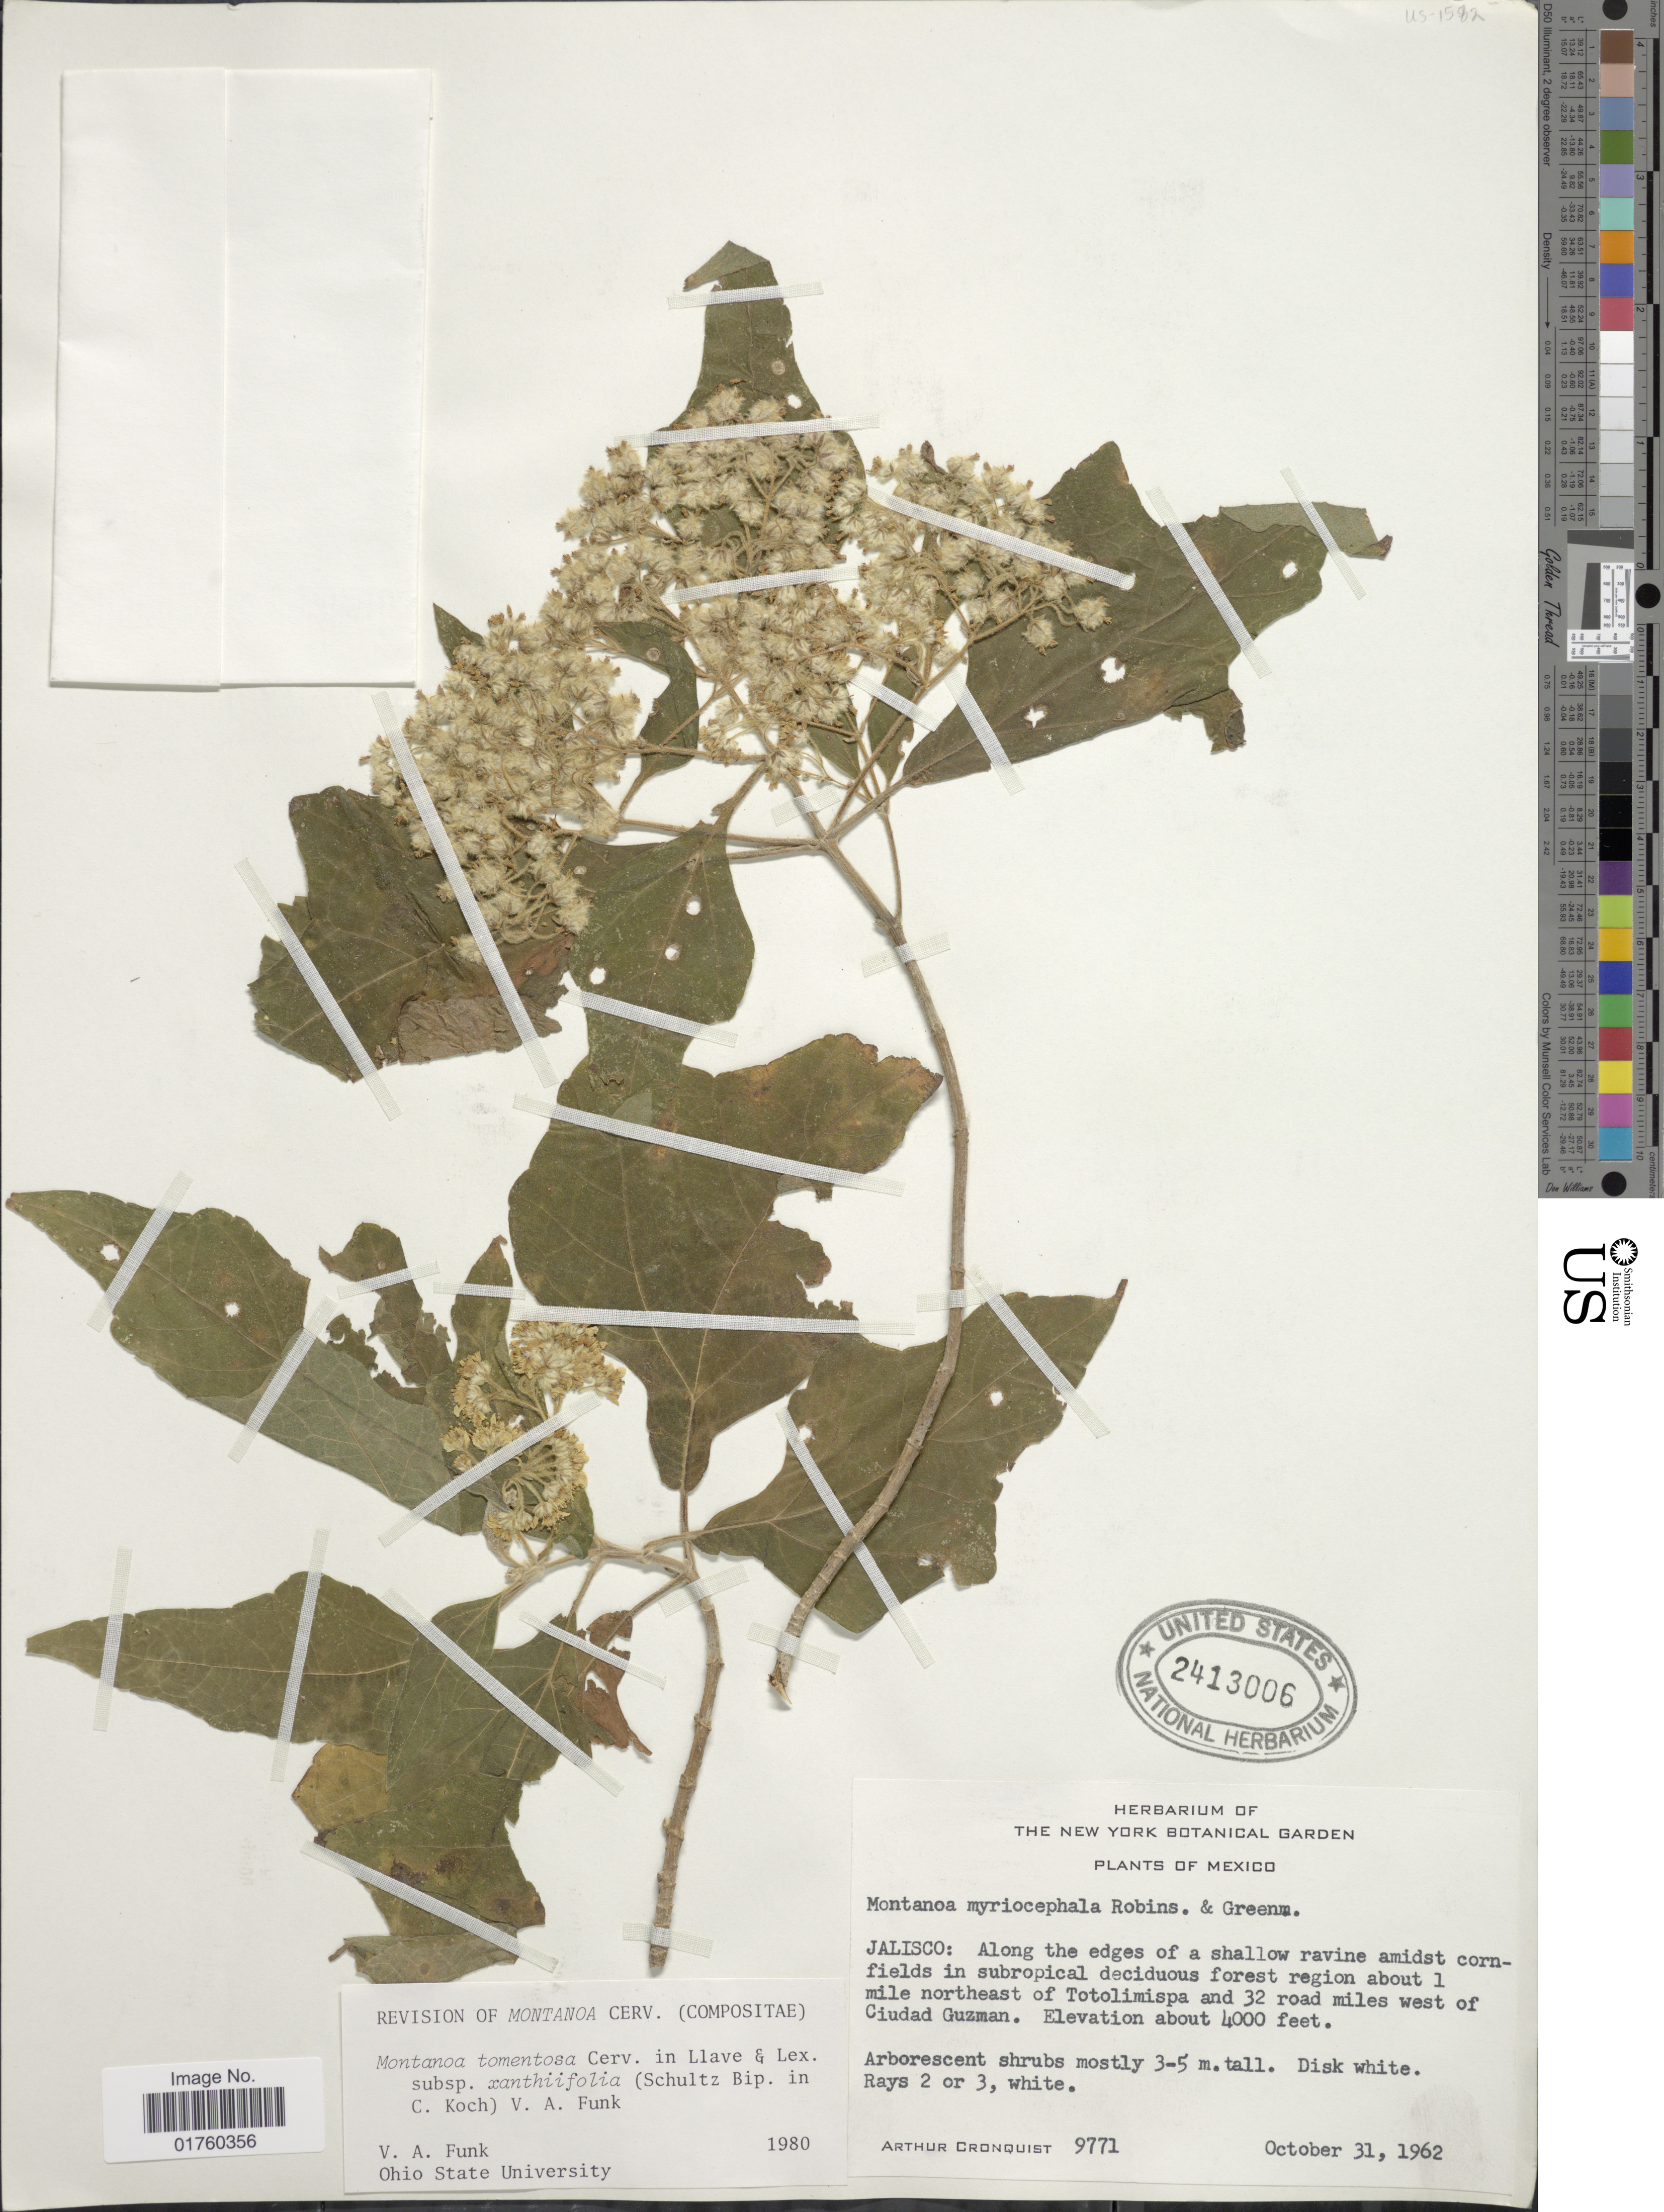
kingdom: Plantae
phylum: Tracheophyta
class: Magnoliopsida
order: Asterales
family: Asteraceae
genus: Montanoa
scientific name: Montanoa tomentosa subsp. xanthiifolia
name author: (Sch. Bip. in C. Koch) V.A. Funk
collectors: A. J. Cronquist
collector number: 9771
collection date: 1962-10-31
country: Mexico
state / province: Jalisco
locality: Along the edges of a shallow ravine amidst cornfields in subtropical deciduous forest region about 1 mile northeast of Totolimispa and 32 road miles west of Ciudad Guzman.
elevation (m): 1219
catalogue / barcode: US 2413006